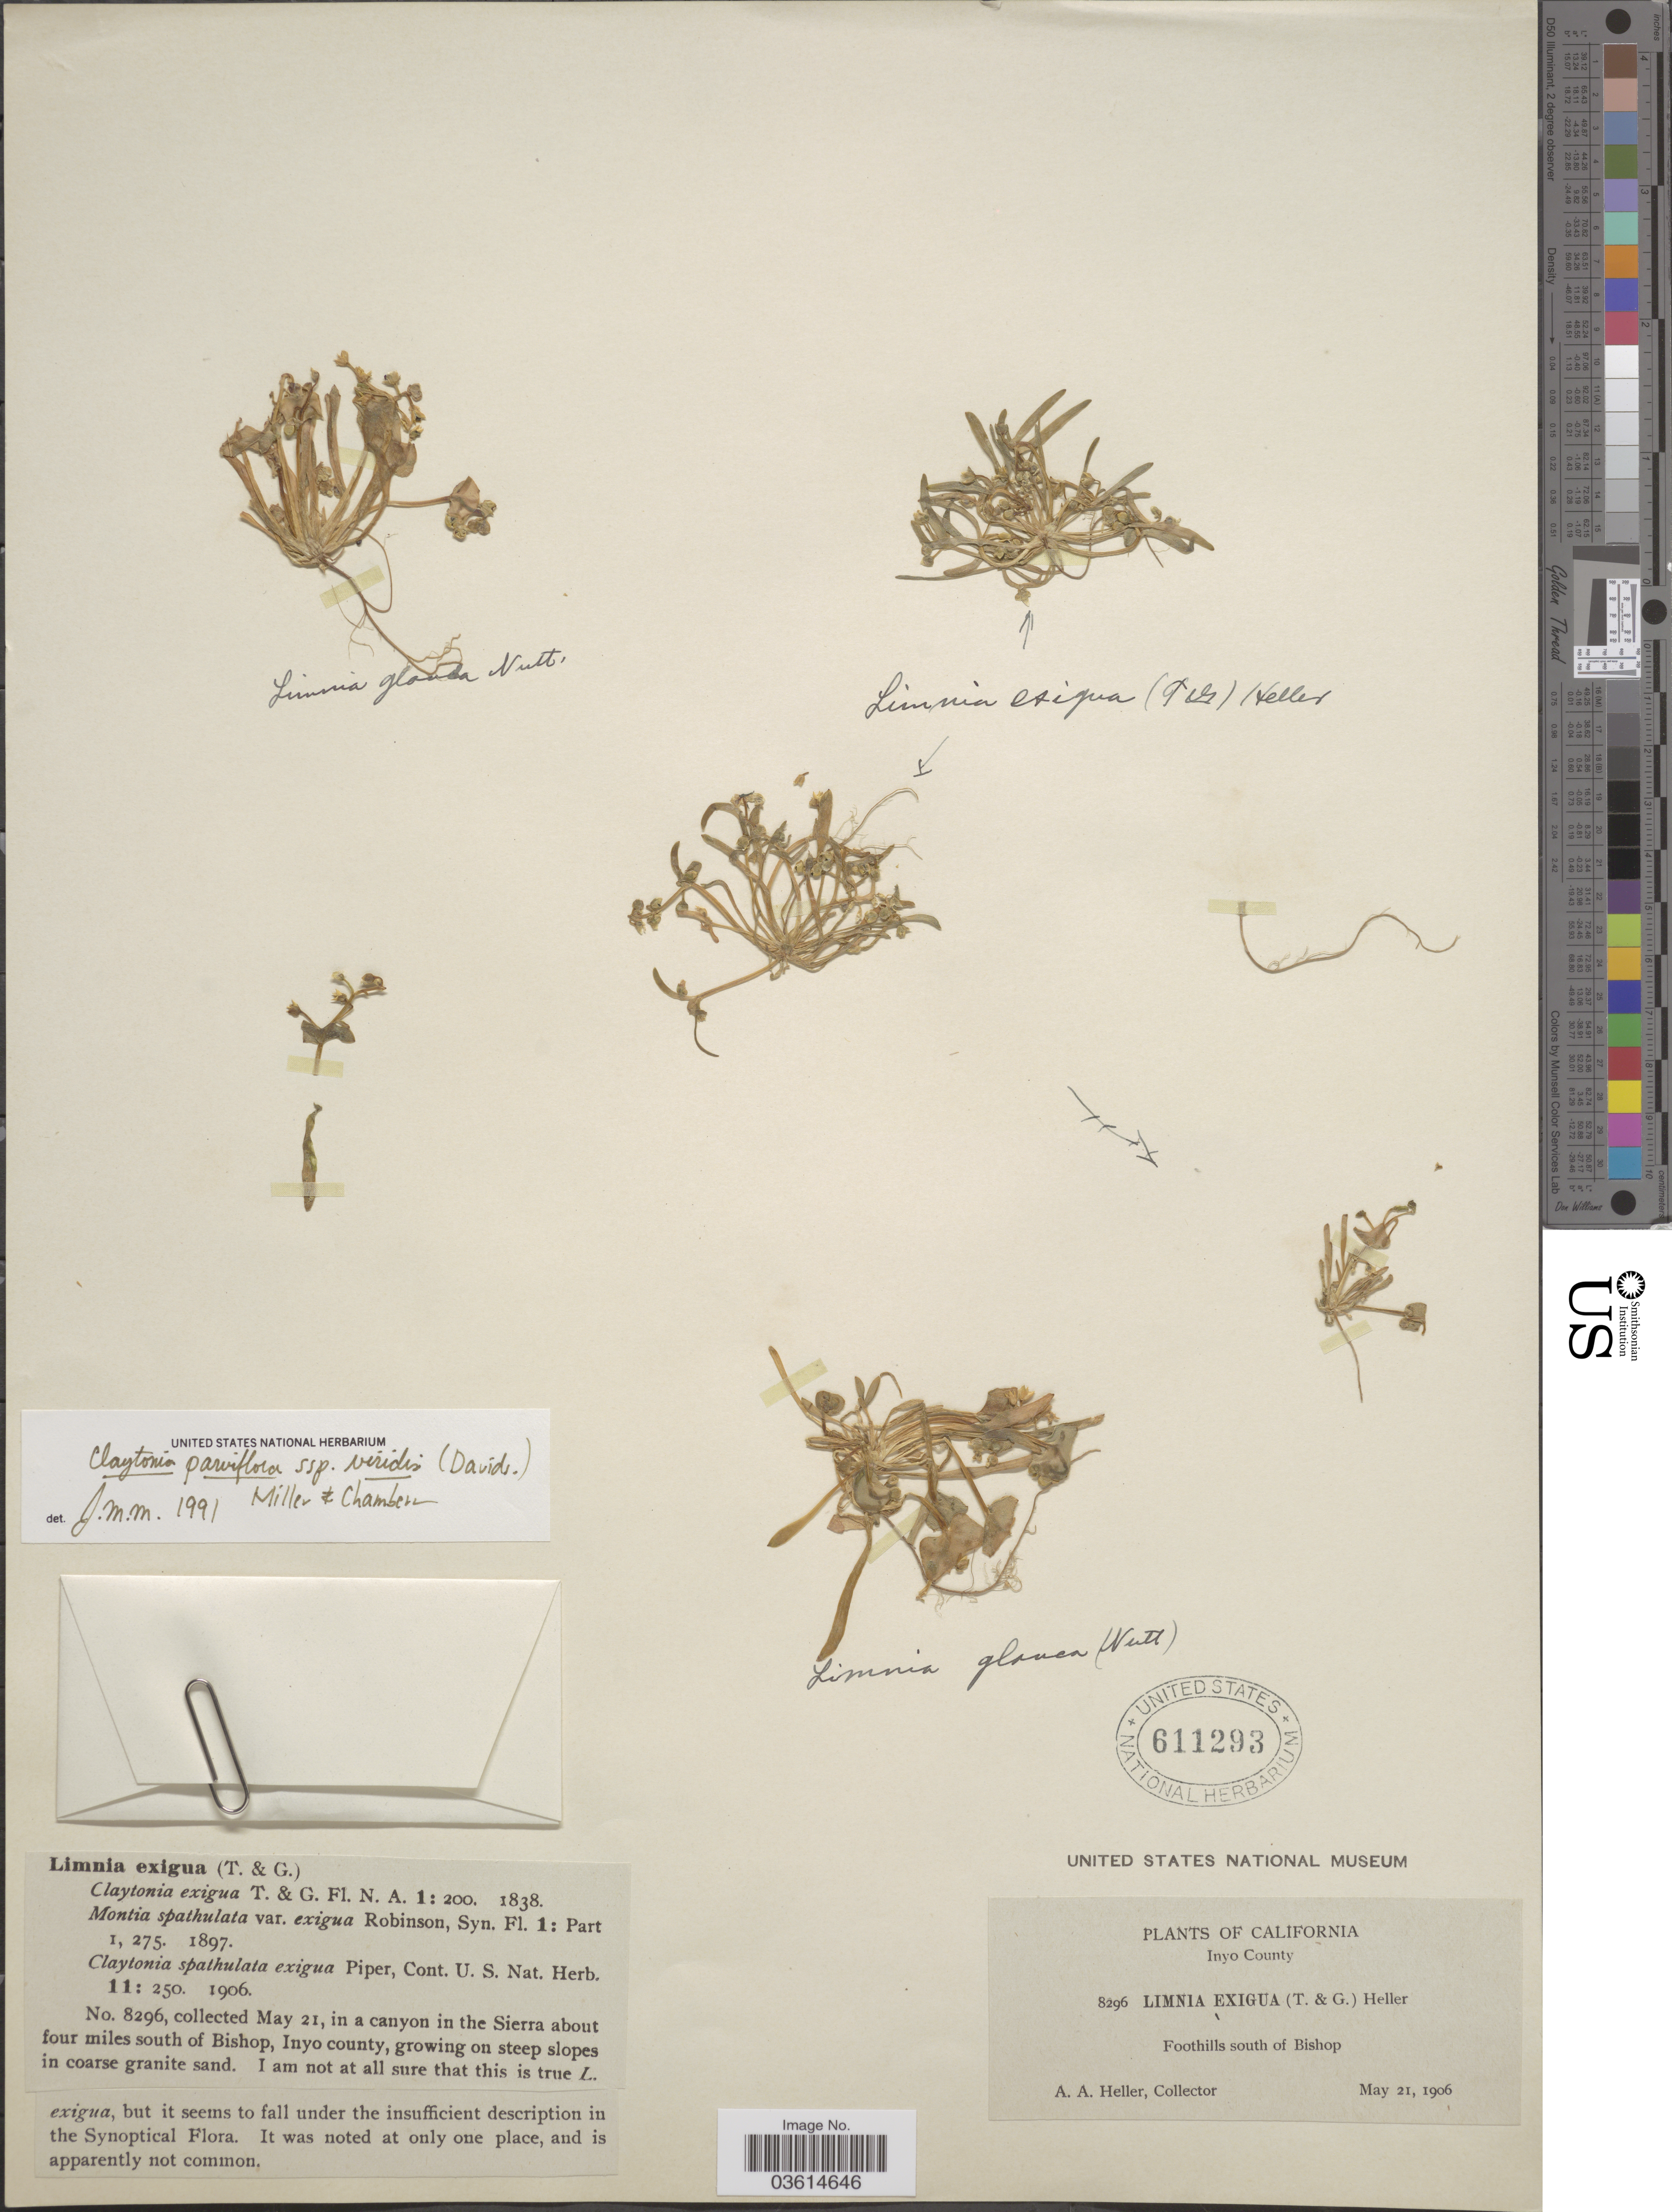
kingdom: Plantae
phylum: Tracheophyta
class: Magnoliopsida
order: Caryophyllales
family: Montiaceae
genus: Claytonia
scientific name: Claytonia parviflora subsp. viridis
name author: (Davidson) John M. Mill. & K.L. Chambers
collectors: A. A. Heller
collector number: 8296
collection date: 1906-05-21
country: United States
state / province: California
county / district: Inyo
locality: Inyo County. Foothills south of Bishop. In a canyon in the Sierra about four miles south of Bishop.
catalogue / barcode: US 611293